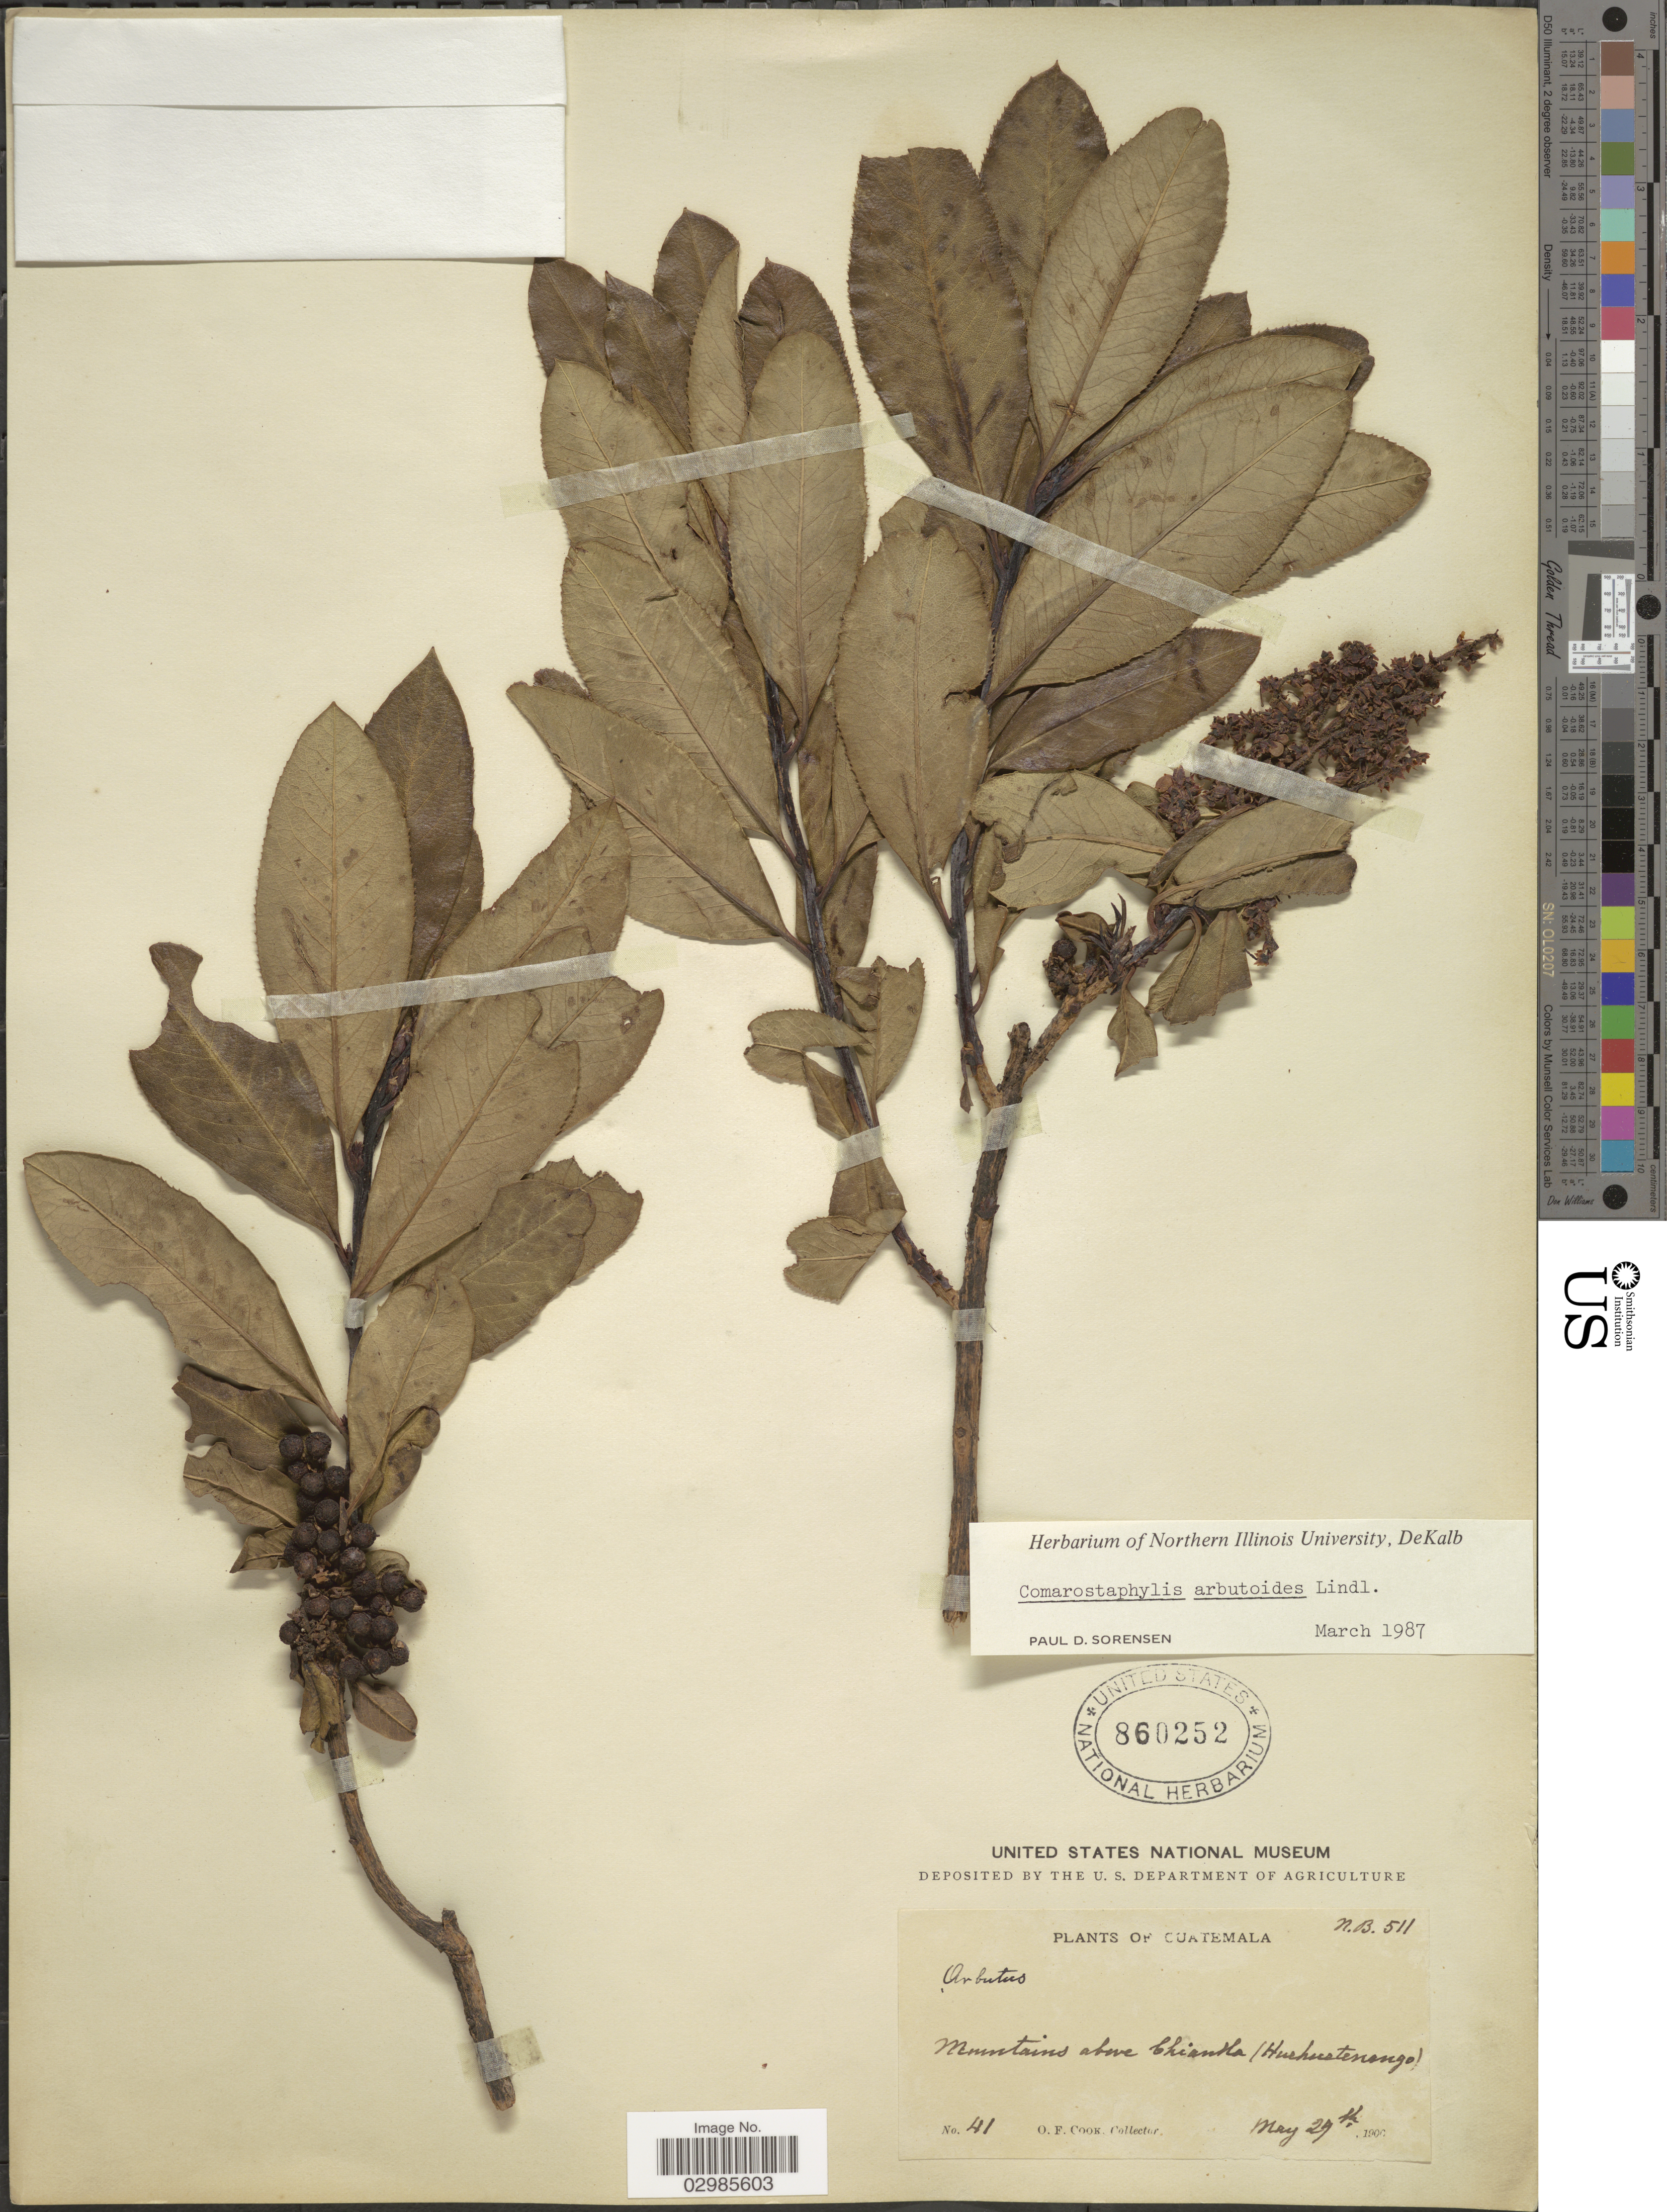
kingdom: Plantae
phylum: Tracheophyta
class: Magnoliopsida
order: Ericales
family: Ericaceae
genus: Comarostaphylis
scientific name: Comarostaphylis arbutoides subsp. arbutoides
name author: Lindl.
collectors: O. F. Cook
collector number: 41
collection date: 1900-05-29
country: Guatemala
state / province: Huehuetenango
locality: Mountains above Chiantla.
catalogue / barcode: US 860252